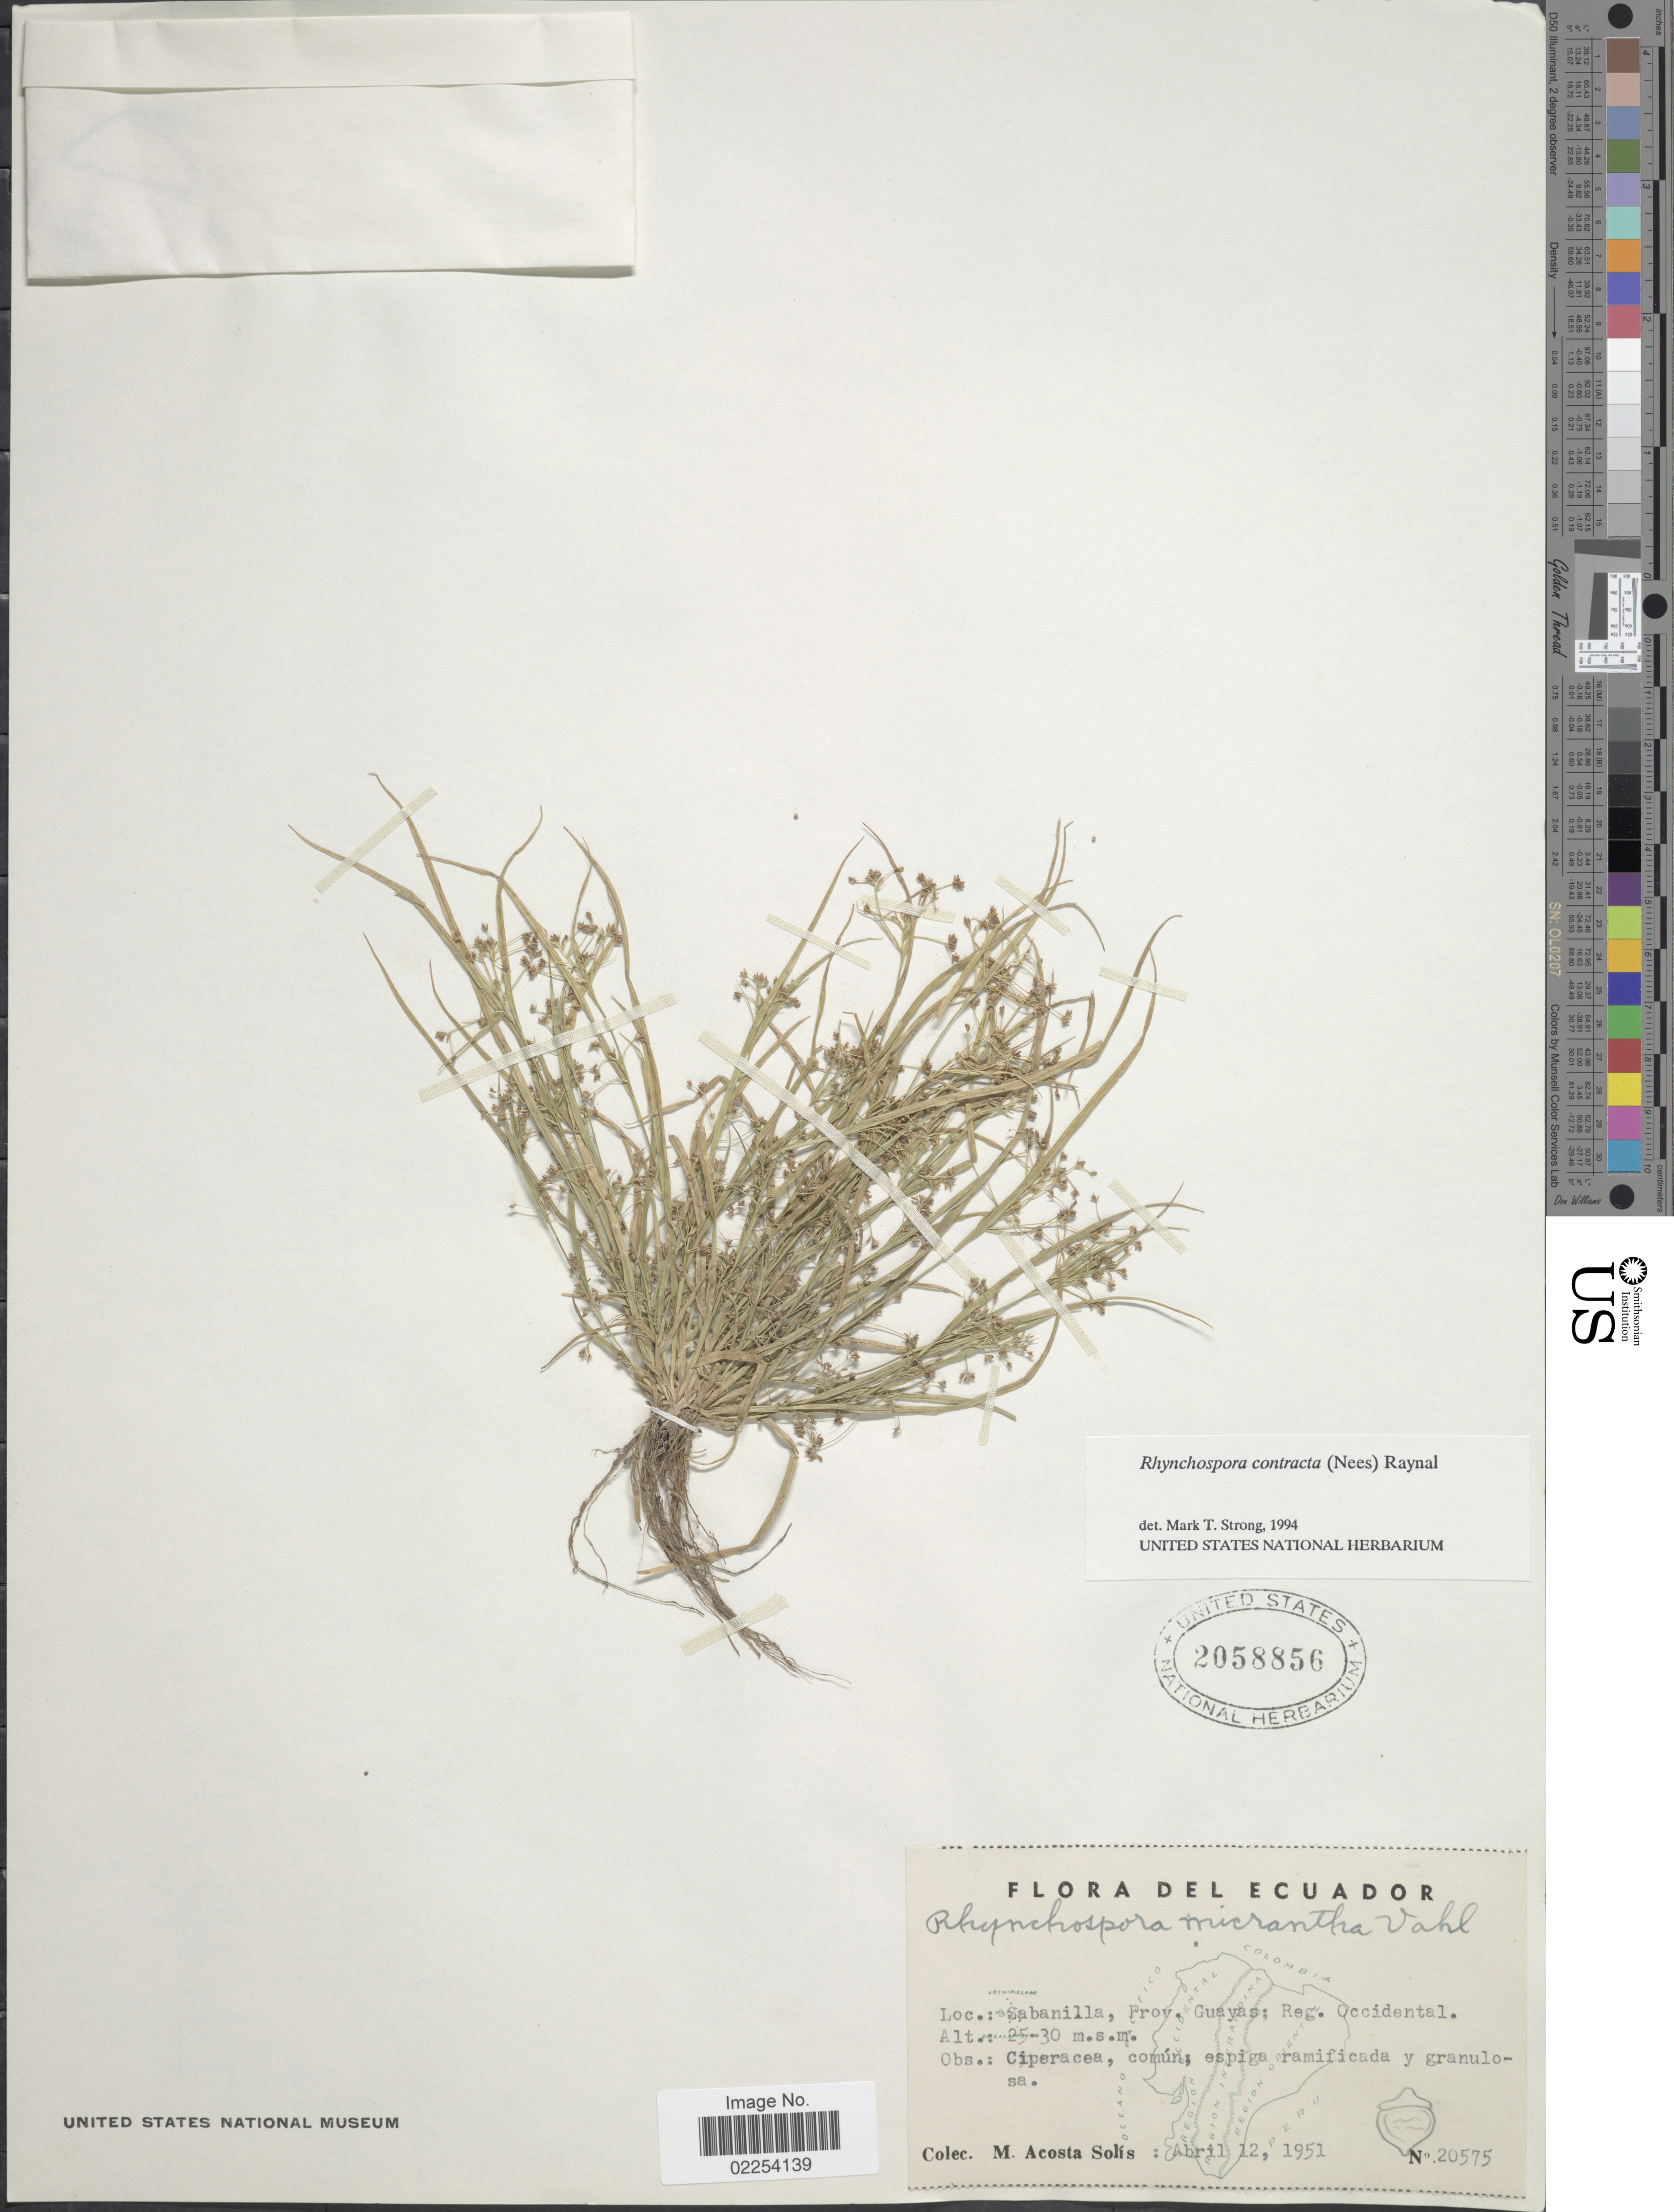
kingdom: Plantae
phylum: Tracheophyta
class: Liliopsida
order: Poales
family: Cyperaceae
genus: Rhynchospora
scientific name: Rhynchospora contracta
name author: (Nees) J. Raynal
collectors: M. Acosta Solis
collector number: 20575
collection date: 1951-04-12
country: Ecuador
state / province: Guayas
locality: Sabanilla, Prov. Guayas: Reg. Occidental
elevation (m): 25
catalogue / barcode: US 2058856